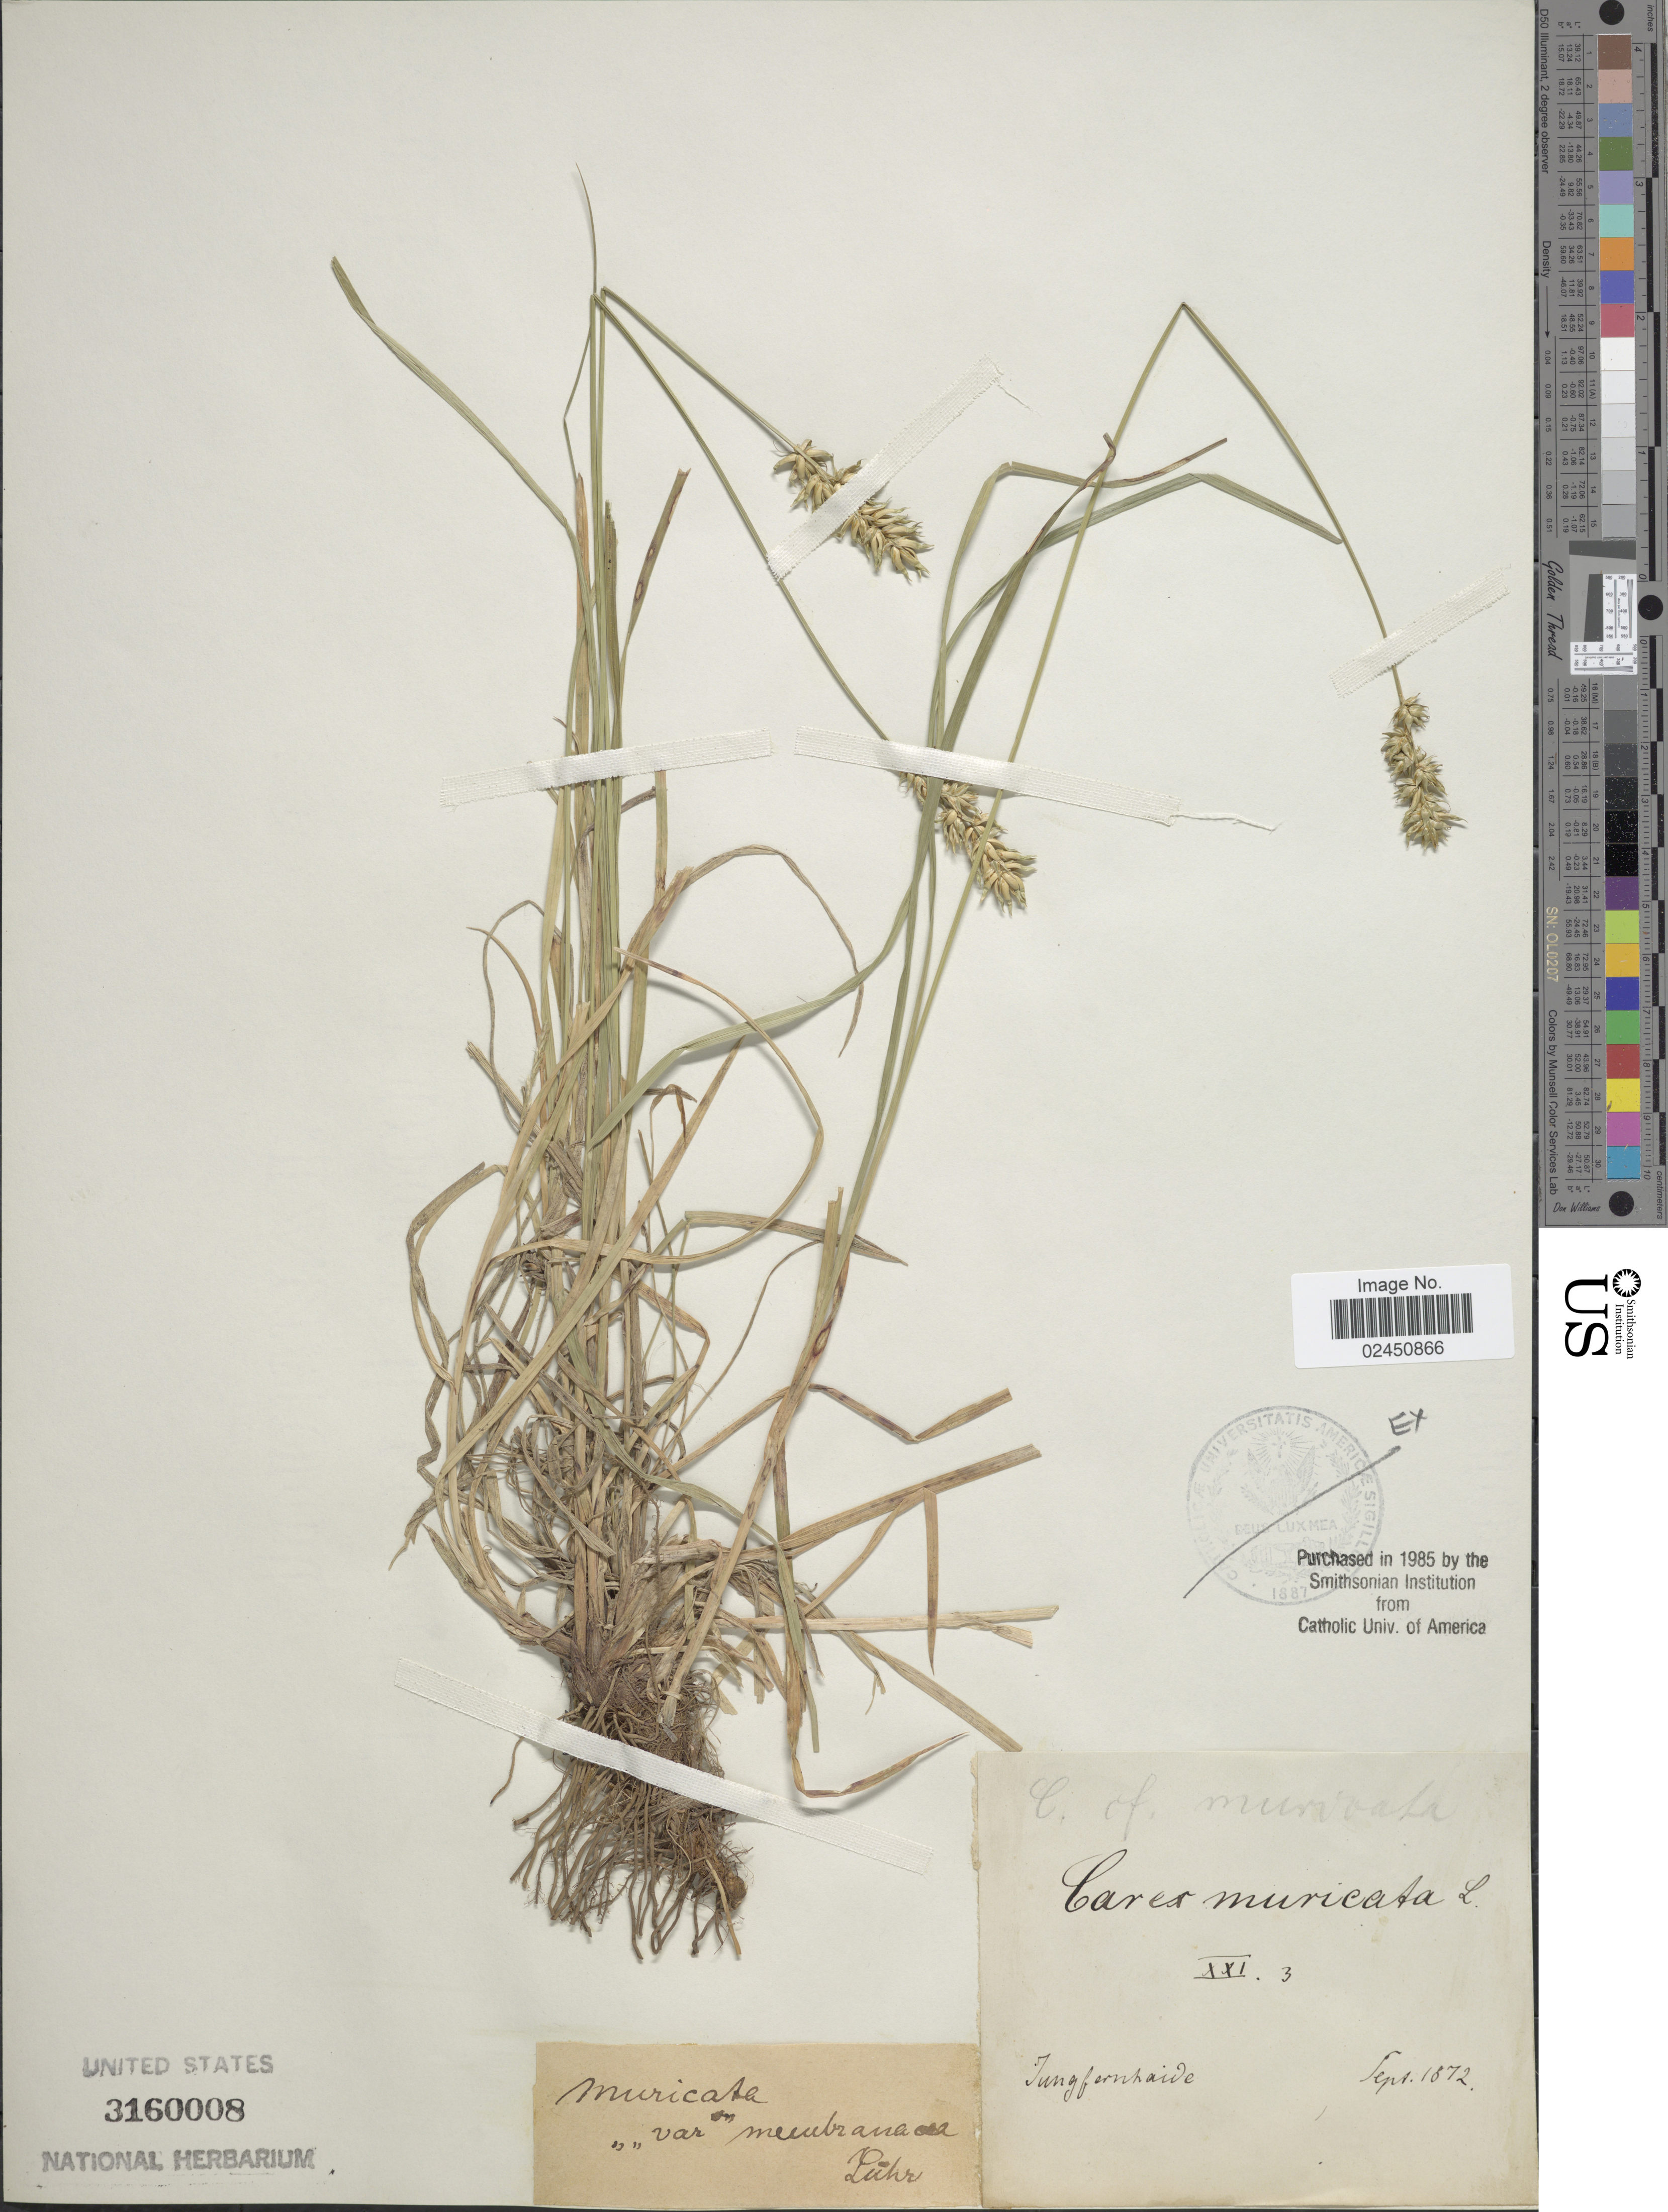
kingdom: Plantae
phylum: Tracheophyta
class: Liliopsida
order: Poales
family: Cyperaceae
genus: Carex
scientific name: Carex muricata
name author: L.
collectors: Luhr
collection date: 1872-09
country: Germany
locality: Jungfernheide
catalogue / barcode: US 3160008